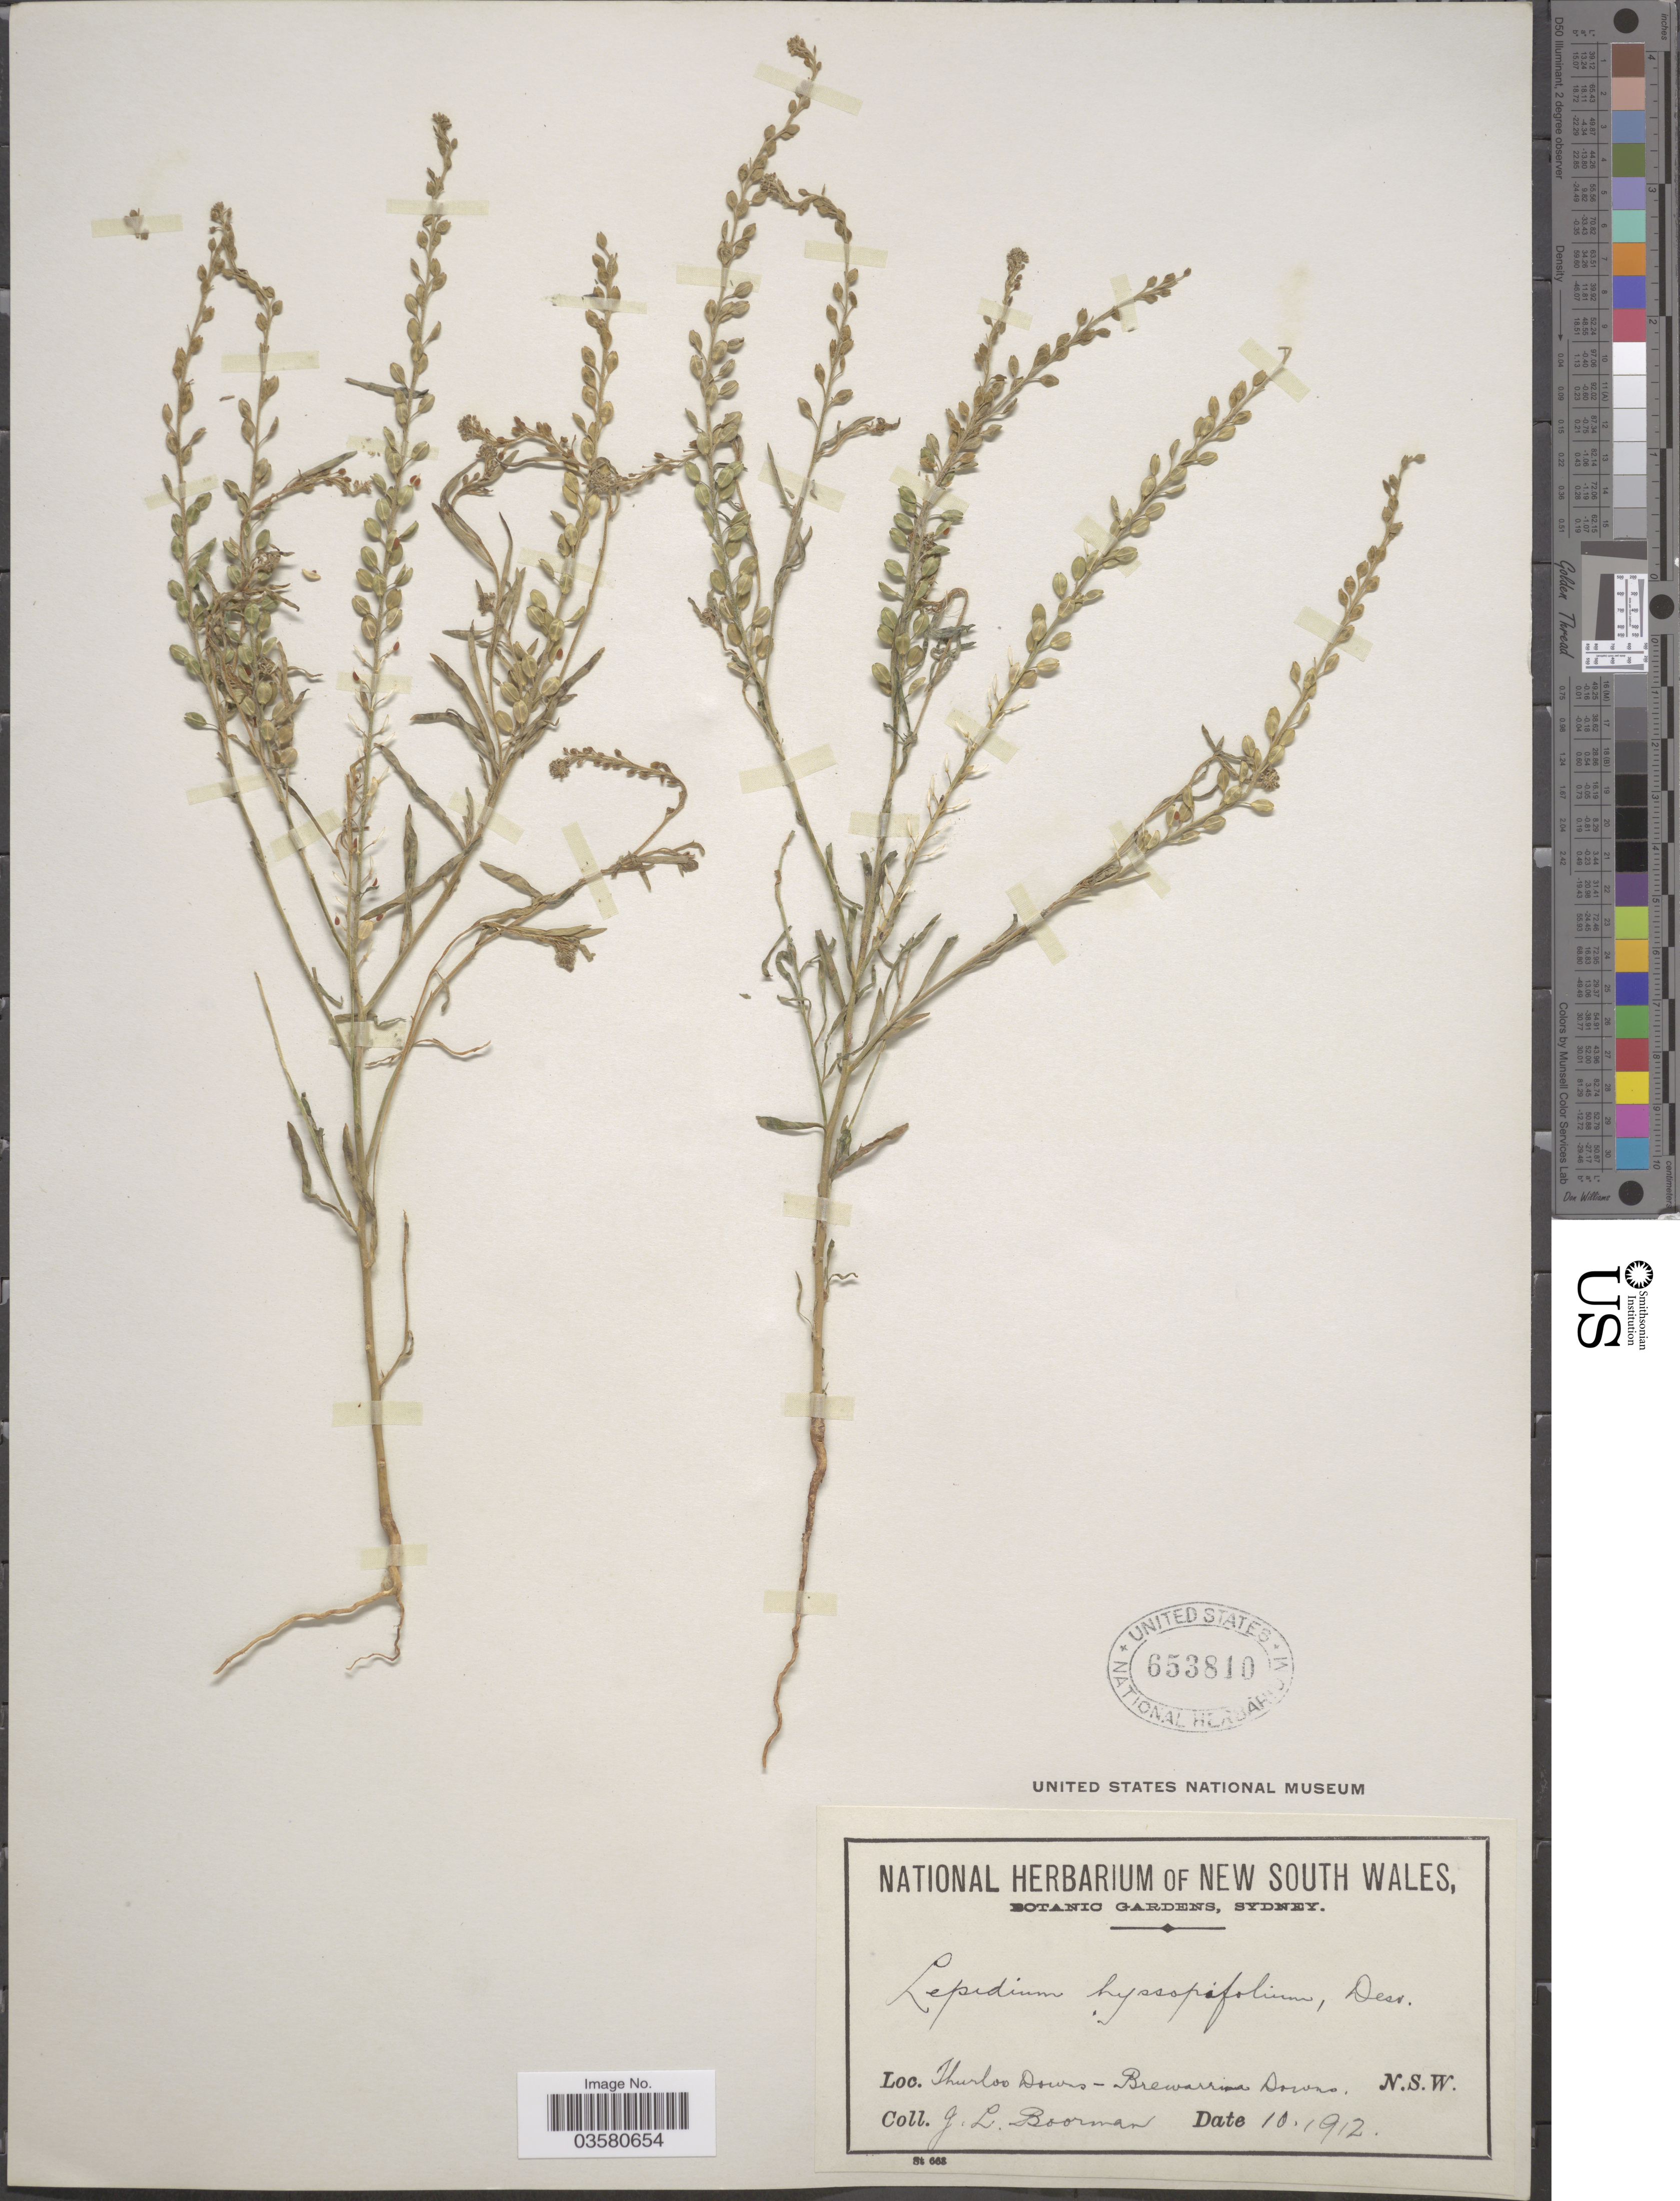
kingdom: Plantae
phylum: Tracheophyta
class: Magnoliopsida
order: Brassicales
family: Brassicaceae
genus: Lepidium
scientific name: Lepidium hyssopifolium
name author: Desv.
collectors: J. Boorman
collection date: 1912-10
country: Australia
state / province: New South Wales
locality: Thurloo Downs - Brewarrina Downs.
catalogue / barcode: US 653810